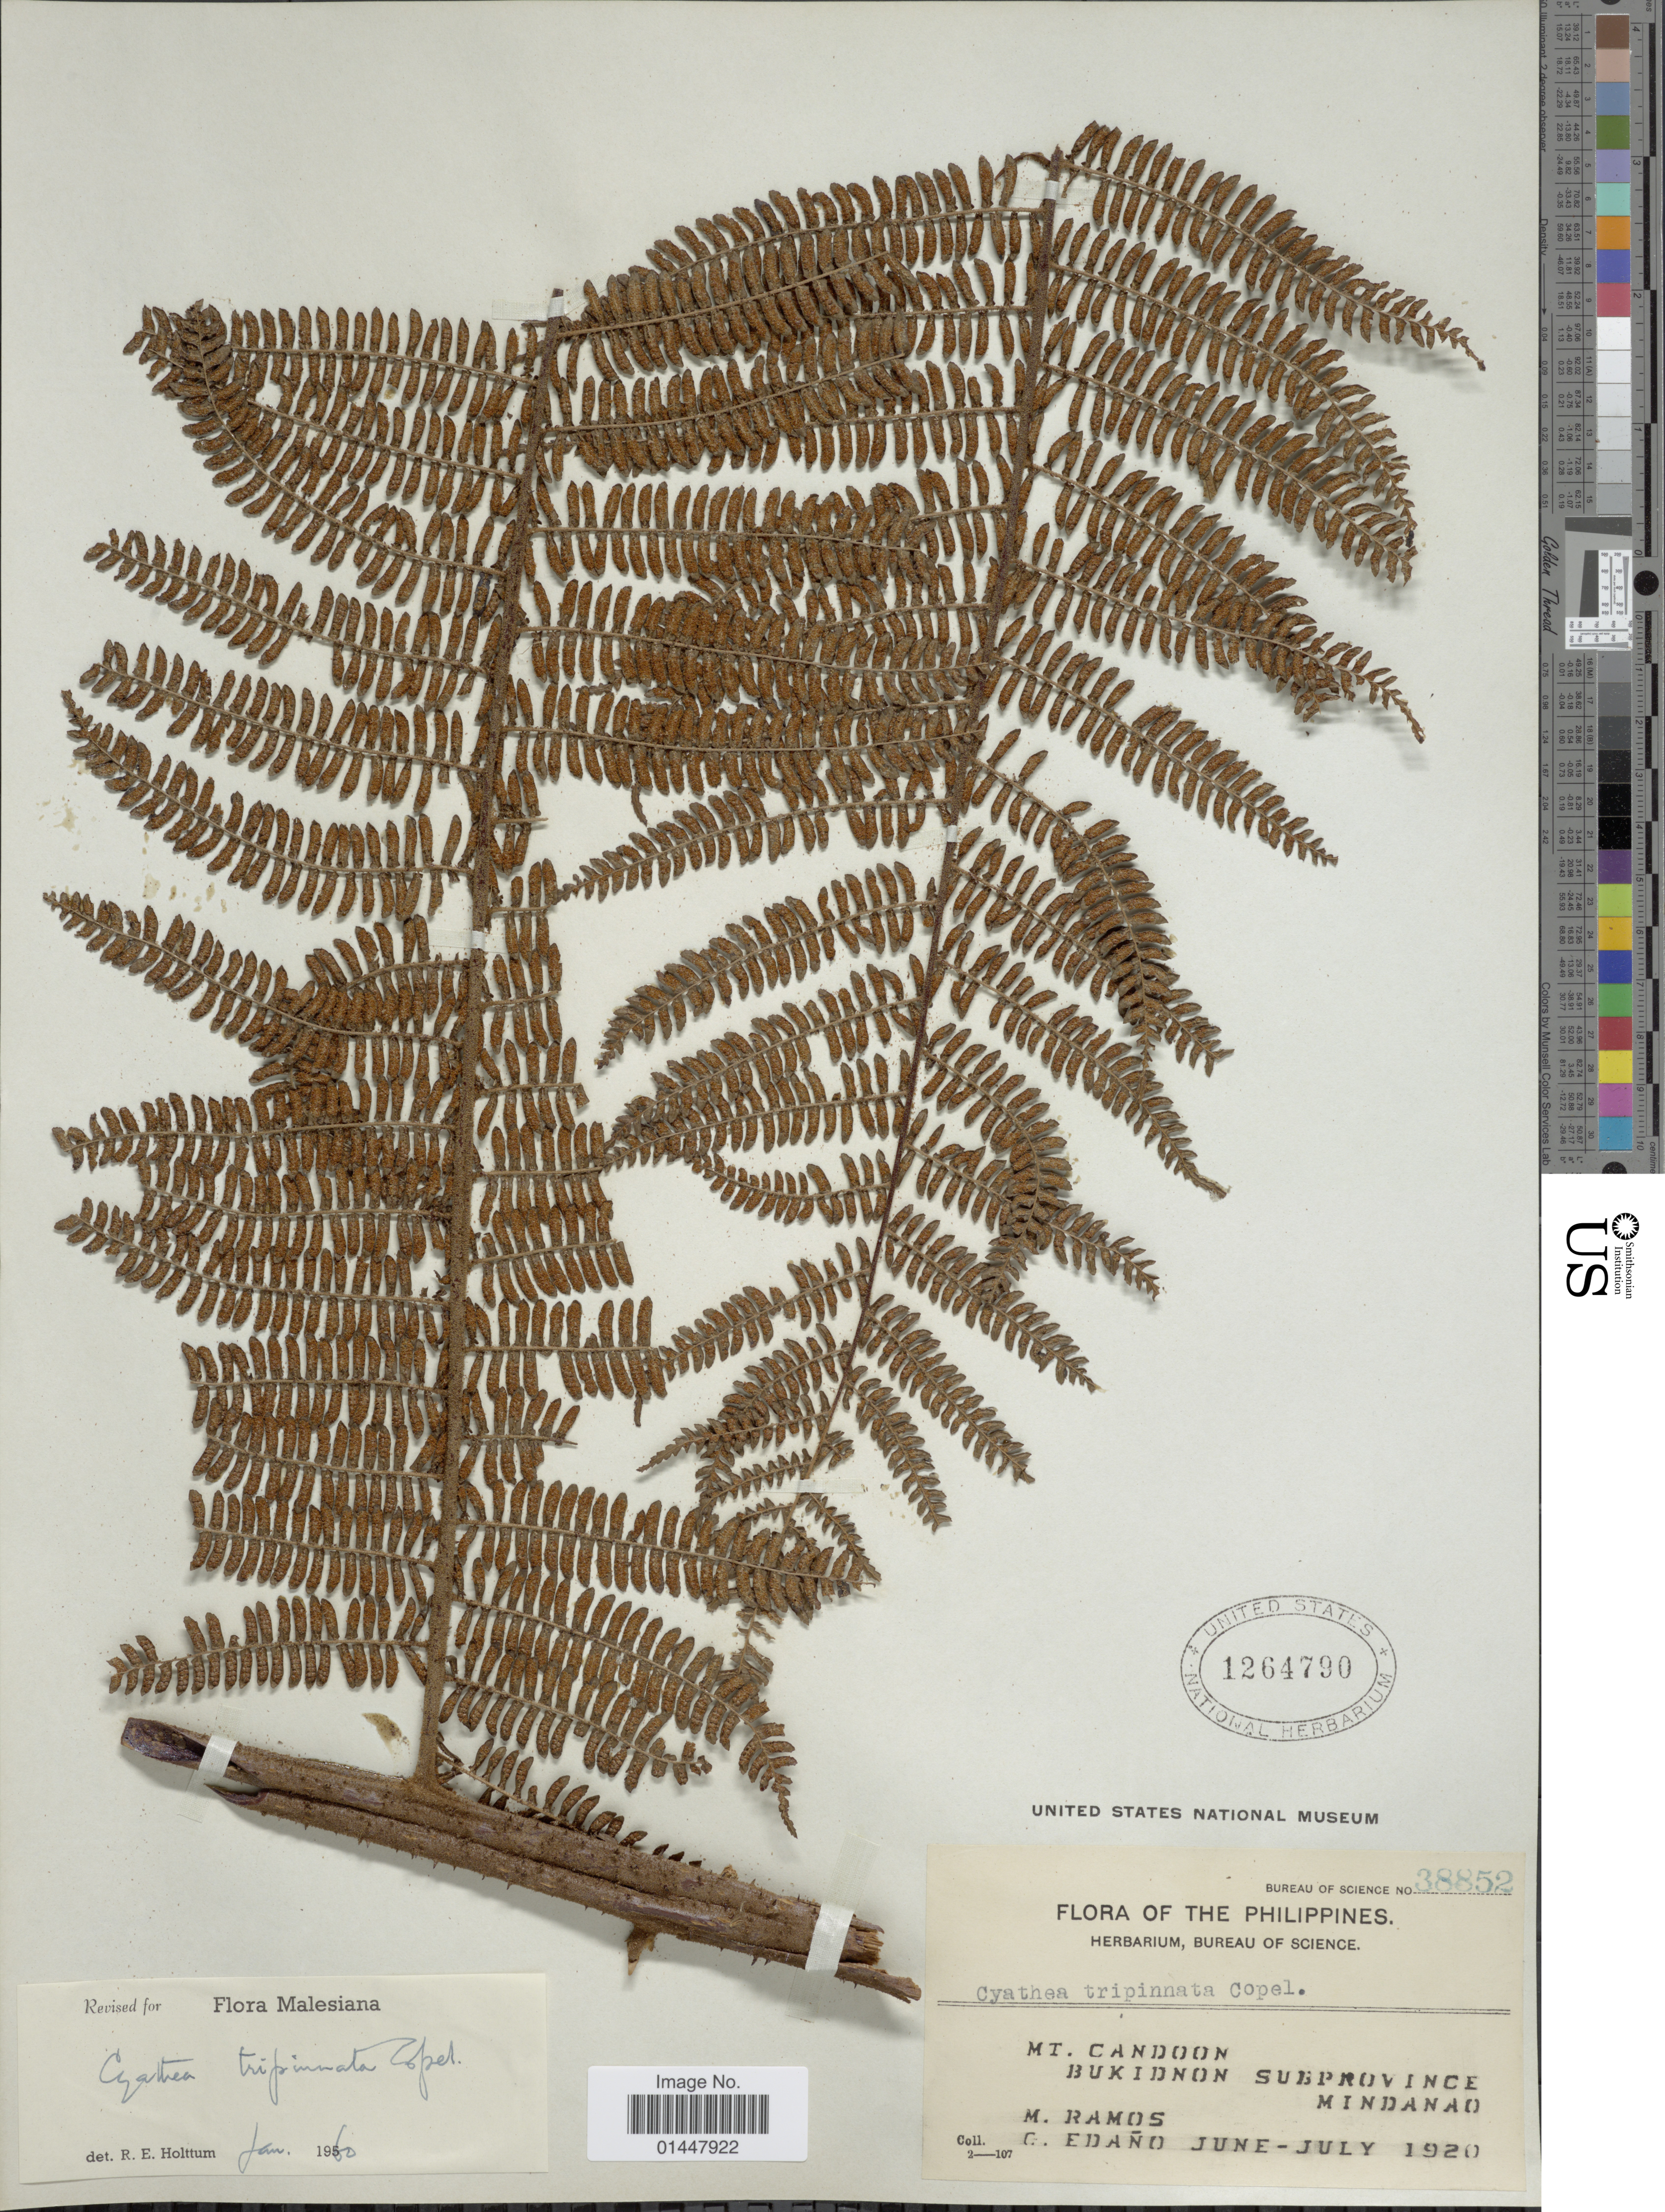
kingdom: Plantae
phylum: Tracheophyta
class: Polypodiopsida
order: Cyatheales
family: Cyatheaceae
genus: Sphaeropteris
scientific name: Sphaeropteris tripinnata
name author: (Copel.) R.M. Tryon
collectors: M. Ramos & G. Edaño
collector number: Bureau of Science 38852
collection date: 1920-06/1920-07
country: Philippines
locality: Mt. Candoon, Bukidnon, Subprovince Mindanao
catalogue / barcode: US 1264790